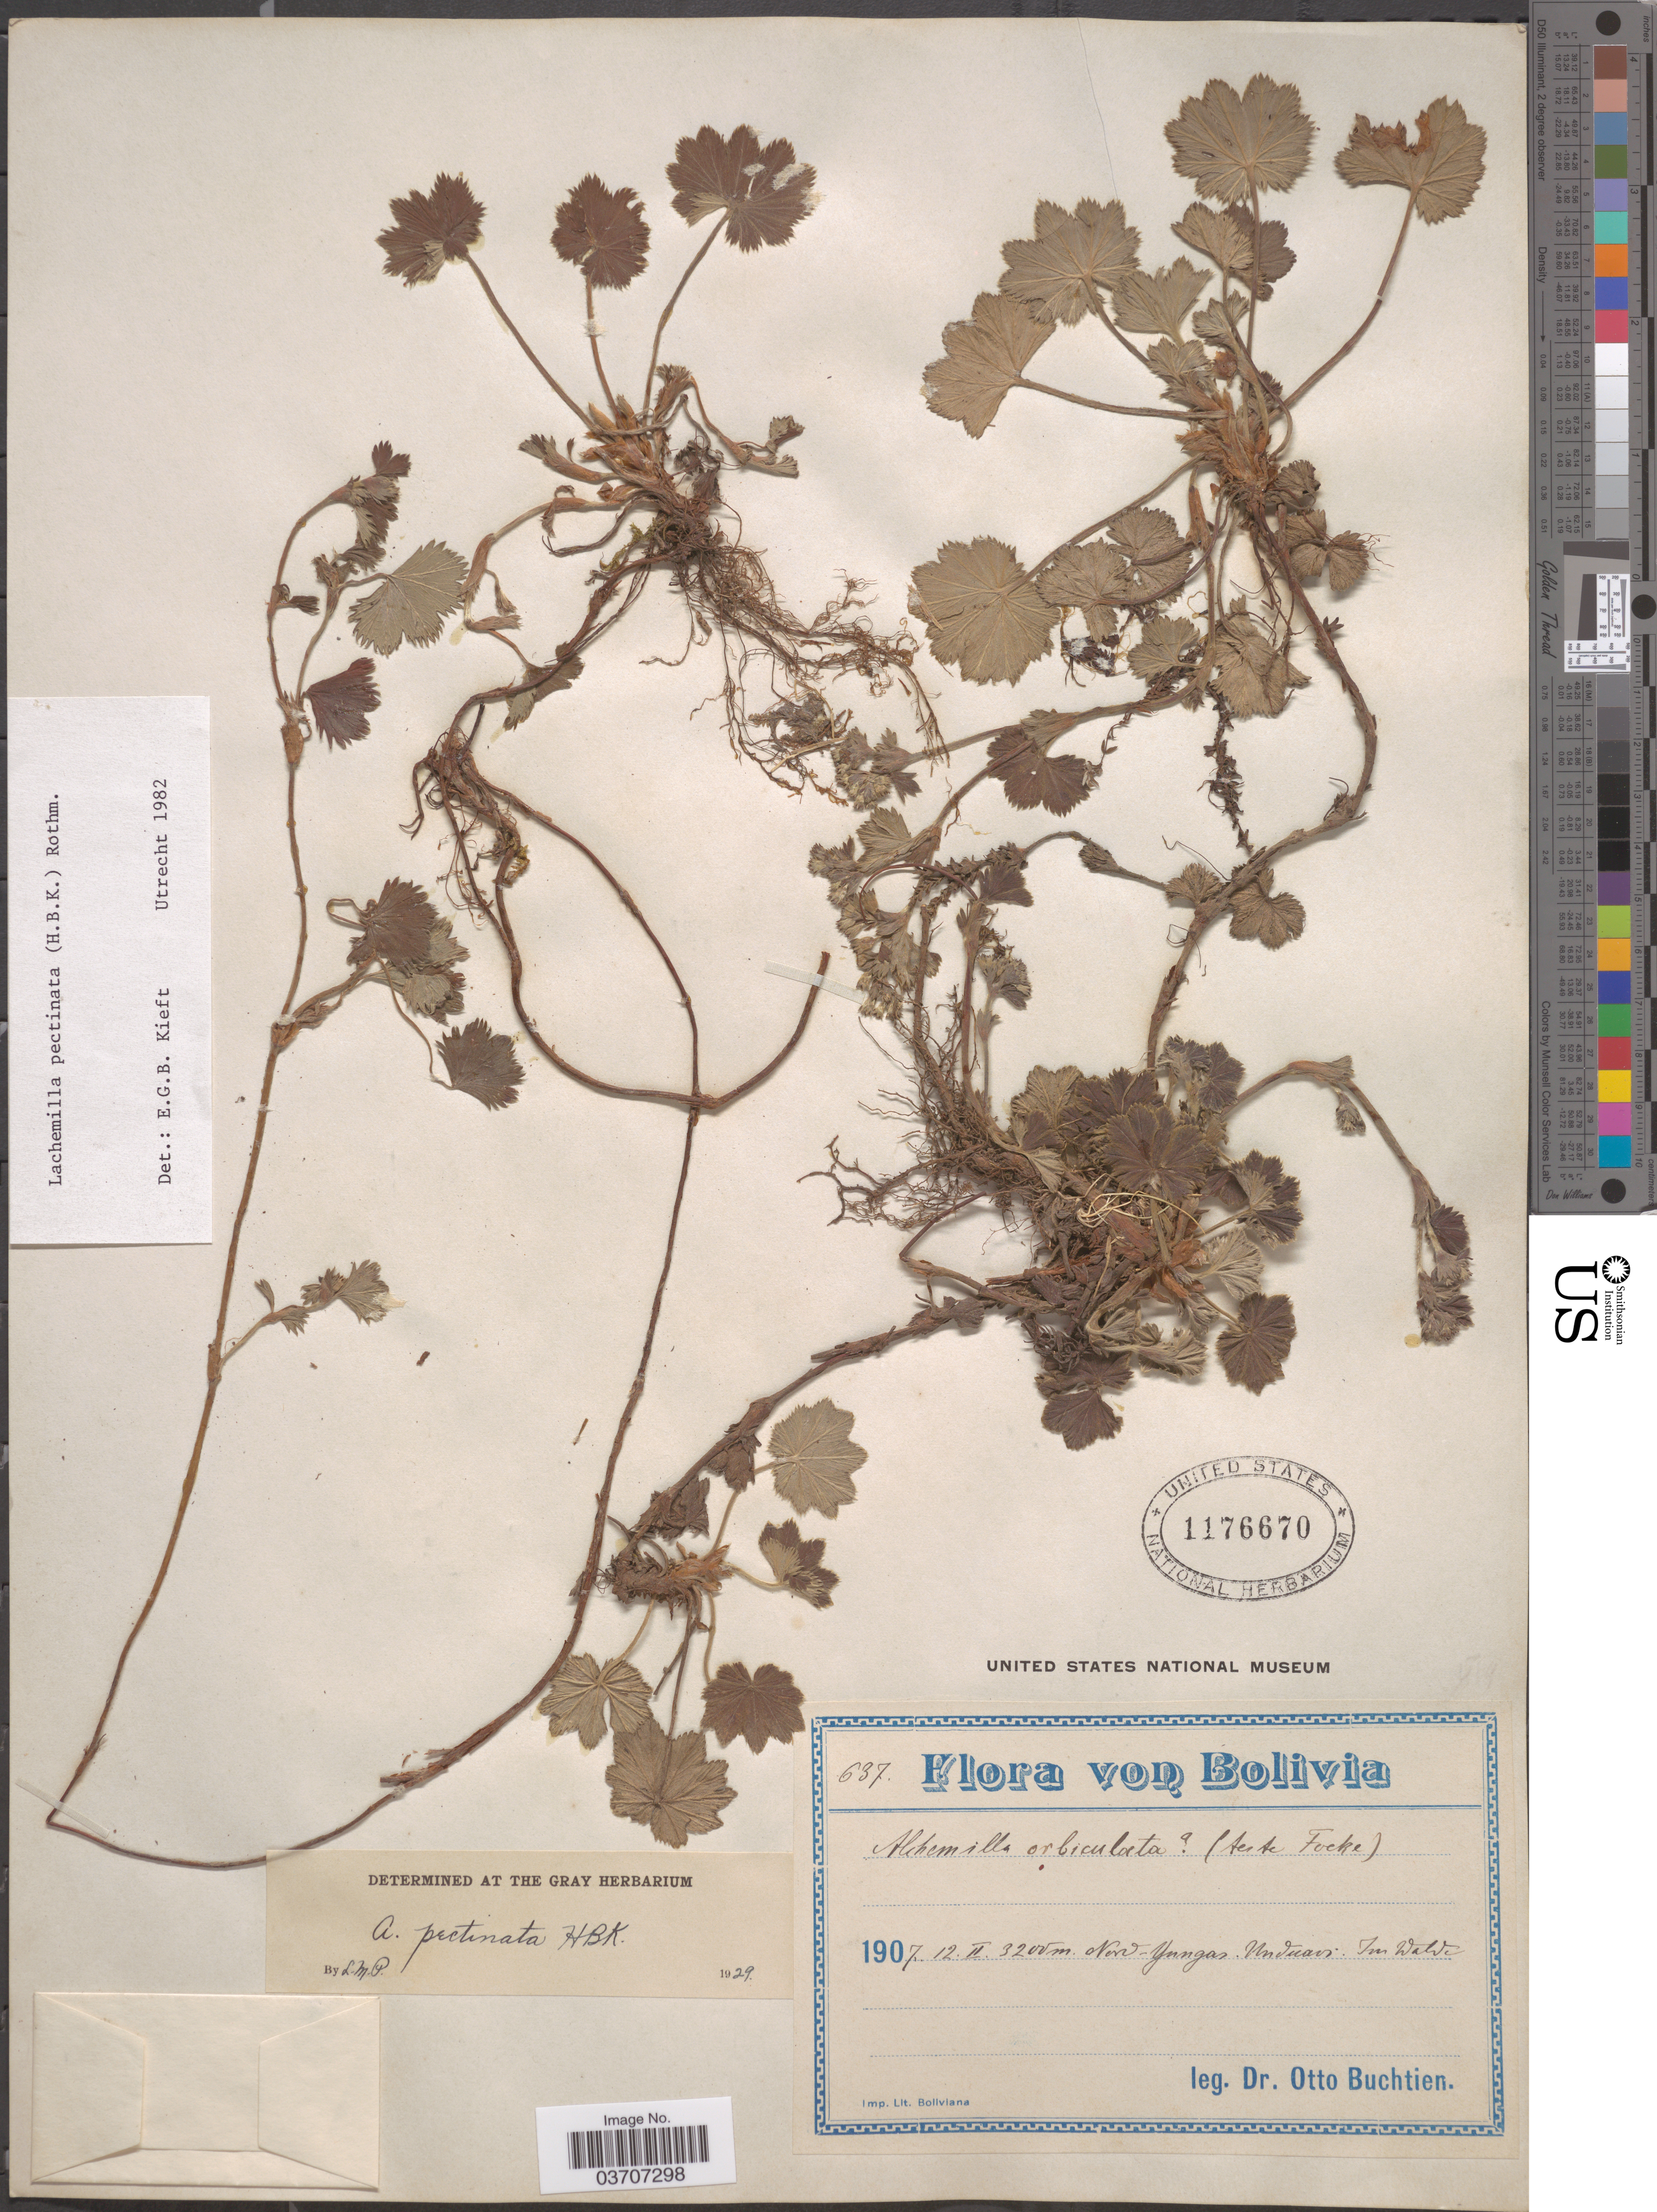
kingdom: Plantae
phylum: Tracheophyta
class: Magnoliopsida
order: Rosales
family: Rosaceae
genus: Lachemilla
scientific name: Lachemilla pectinata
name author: (Kunth) Rothm.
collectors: O. Buchtien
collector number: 637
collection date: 1907-02-12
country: Bolivia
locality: Nord-Yungas. Unduavi. Im Walde.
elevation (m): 3200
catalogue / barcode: US 1176670